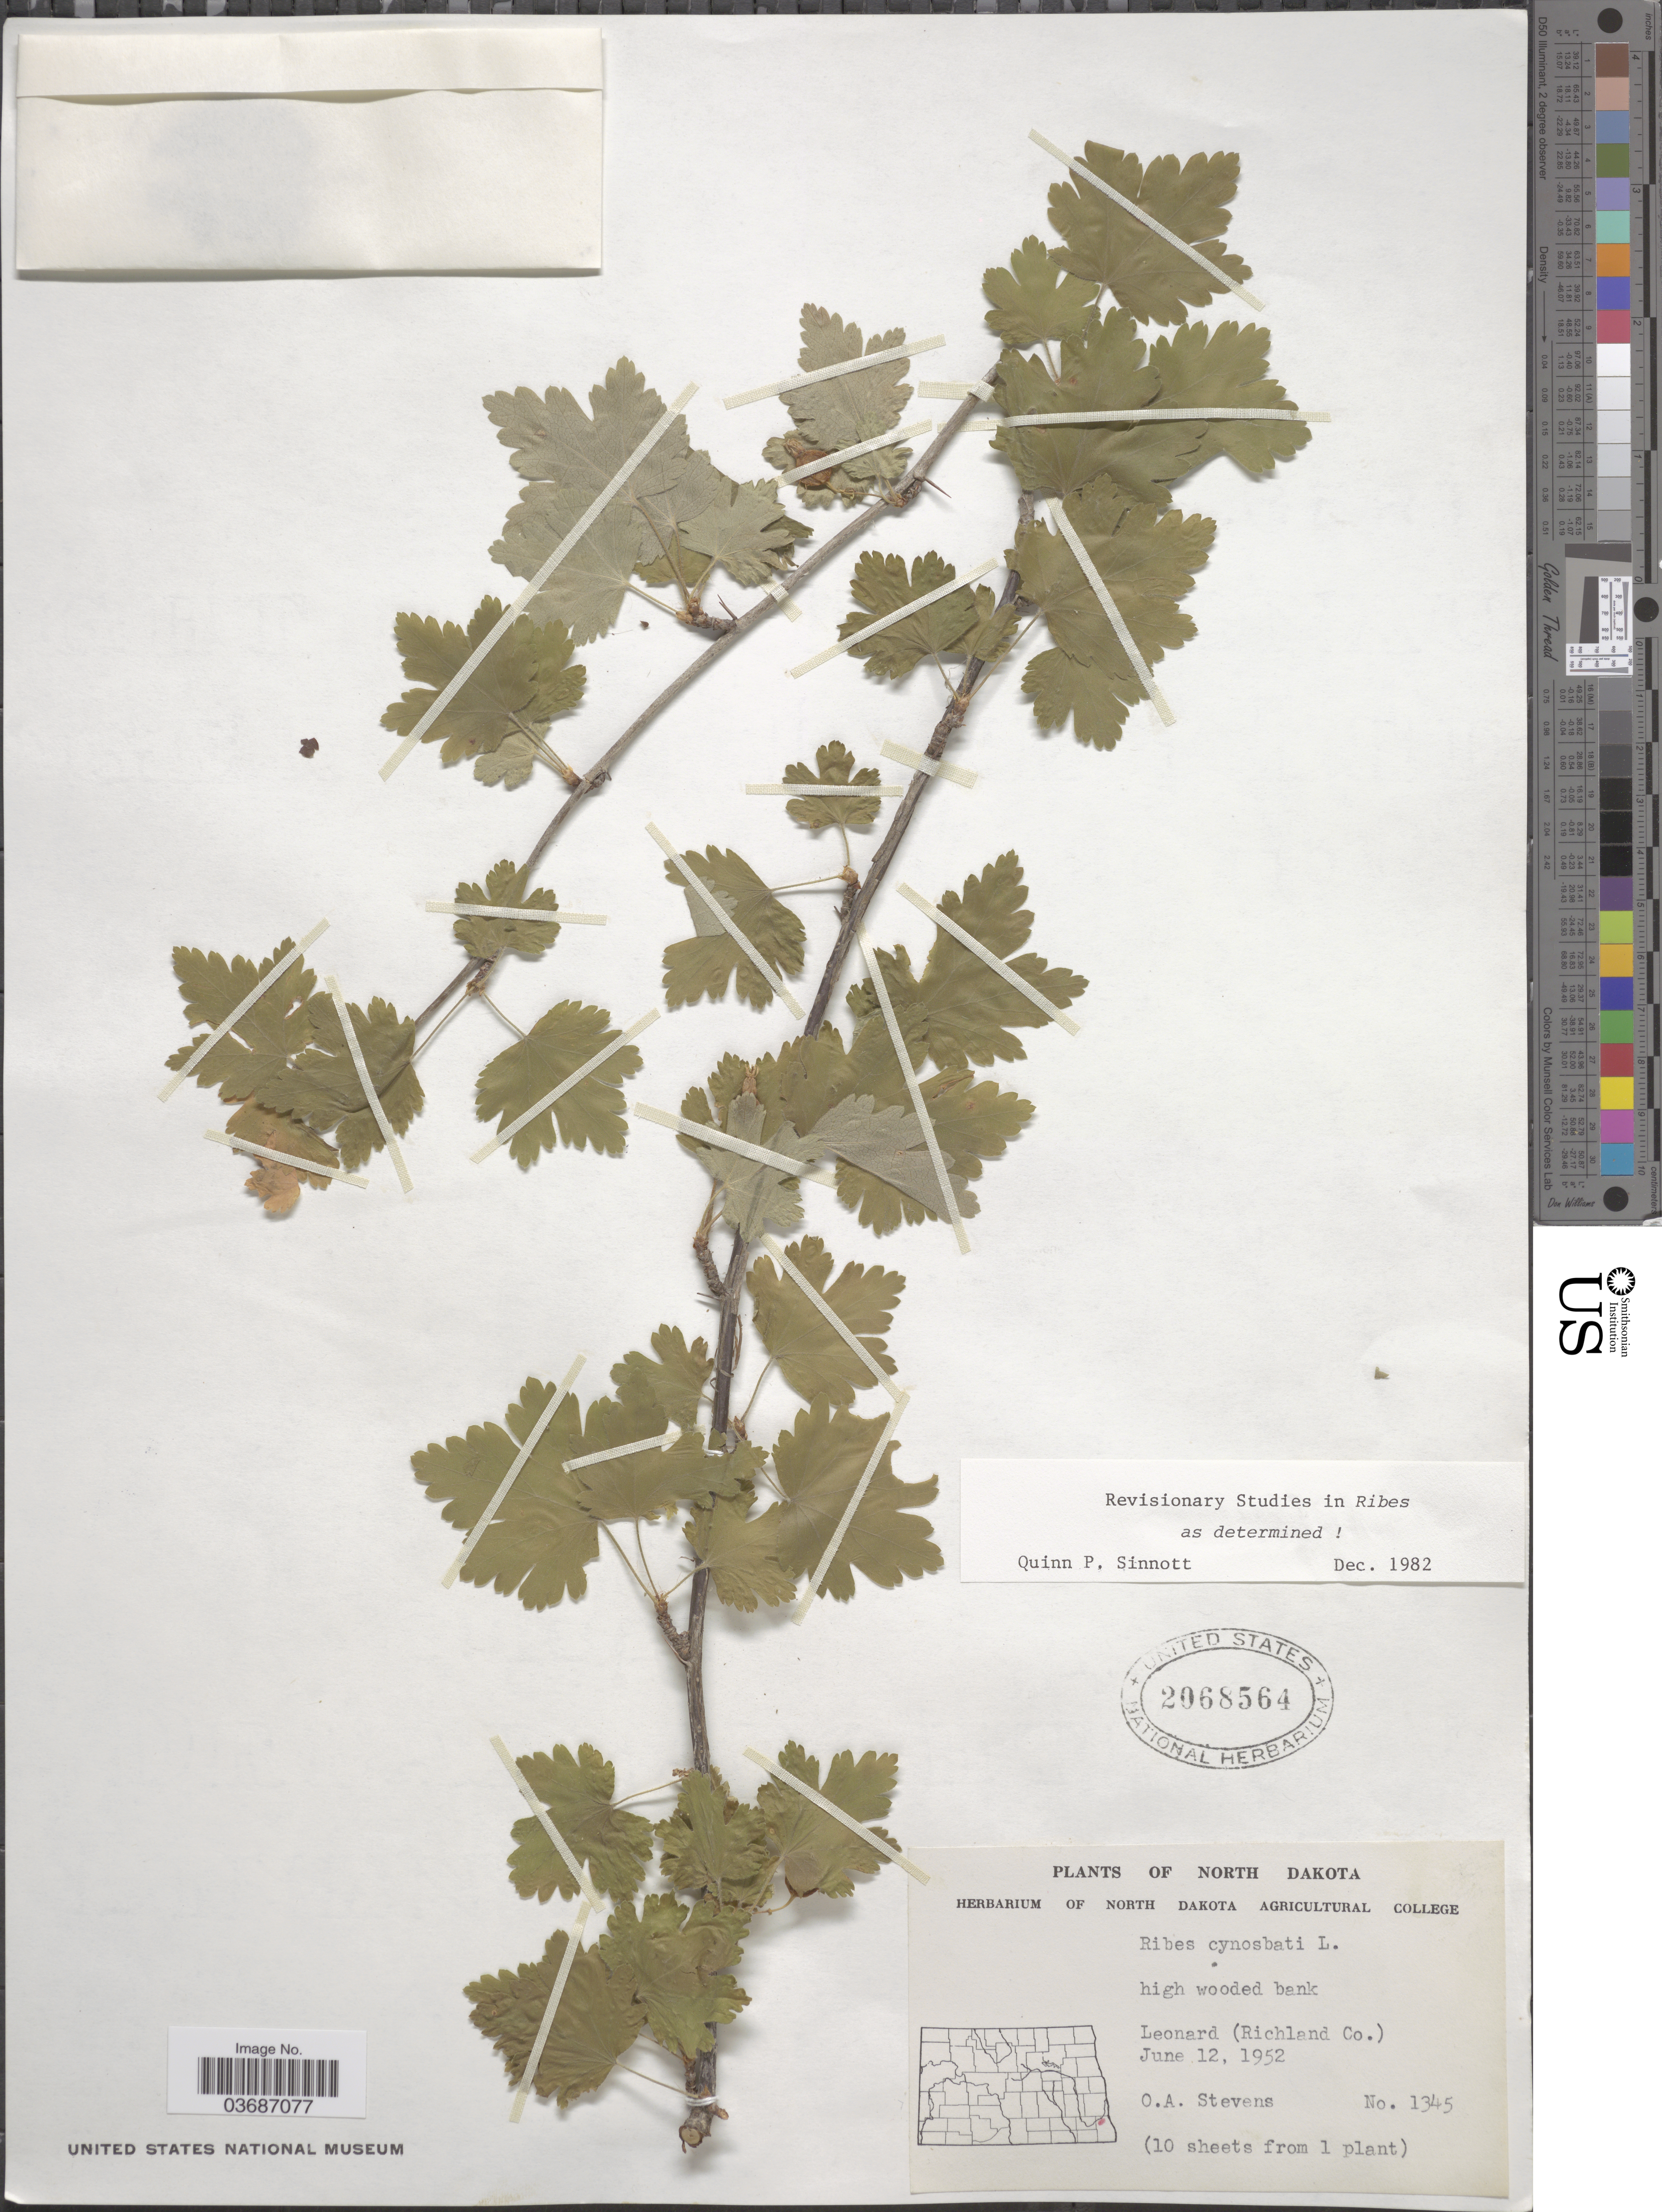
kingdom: Plantae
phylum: Tracheophyta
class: Magnoliopsida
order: Saxifragales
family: Grossulariaceae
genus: Ribes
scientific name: Ribes cynosbati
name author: L.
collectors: O. A. Stevens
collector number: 1345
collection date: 1952-06-12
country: United States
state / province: North Dakota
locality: Leonard (Richland Co.).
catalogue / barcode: US 2068564